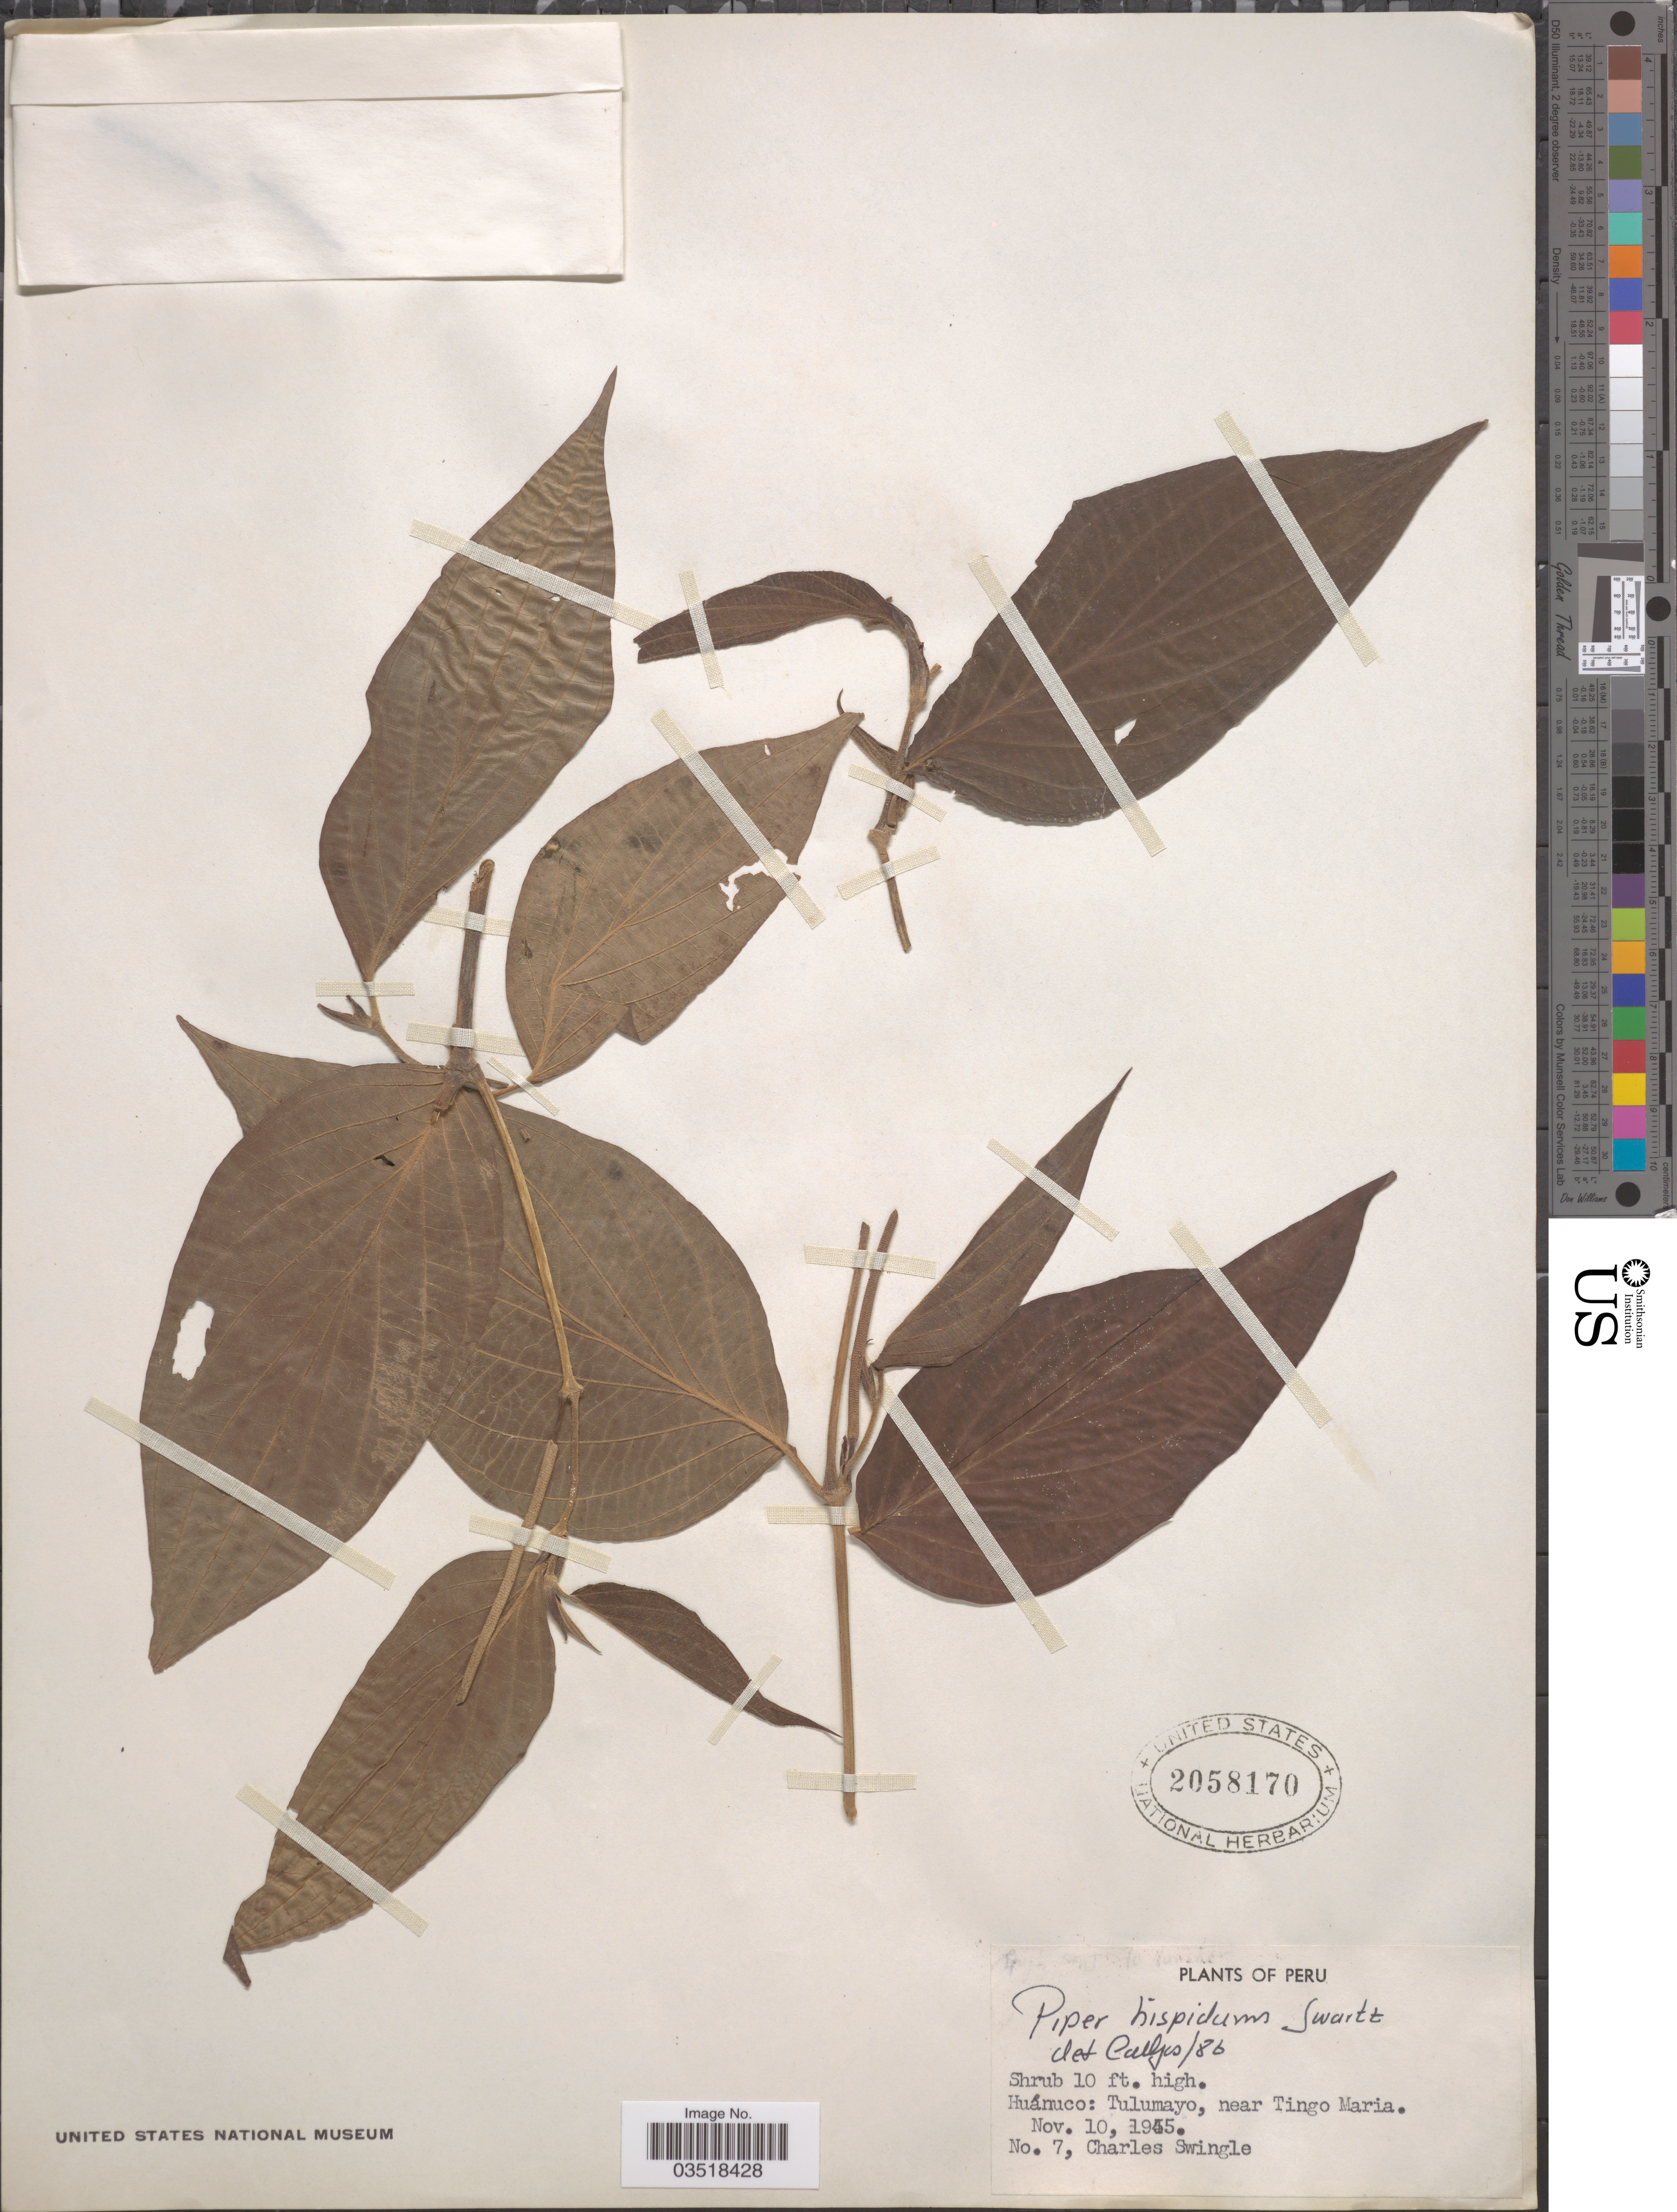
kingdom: Plantae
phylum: Tracheophyta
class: Magnoliopsida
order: Piperales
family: Piperaceae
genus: Piper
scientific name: Piper hispidum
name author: Sw.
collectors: C. Swingle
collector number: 7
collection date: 1945-11-10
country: Peru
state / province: Huánuco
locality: Tulumayo, near Tingo Maria.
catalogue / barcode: US 2058170